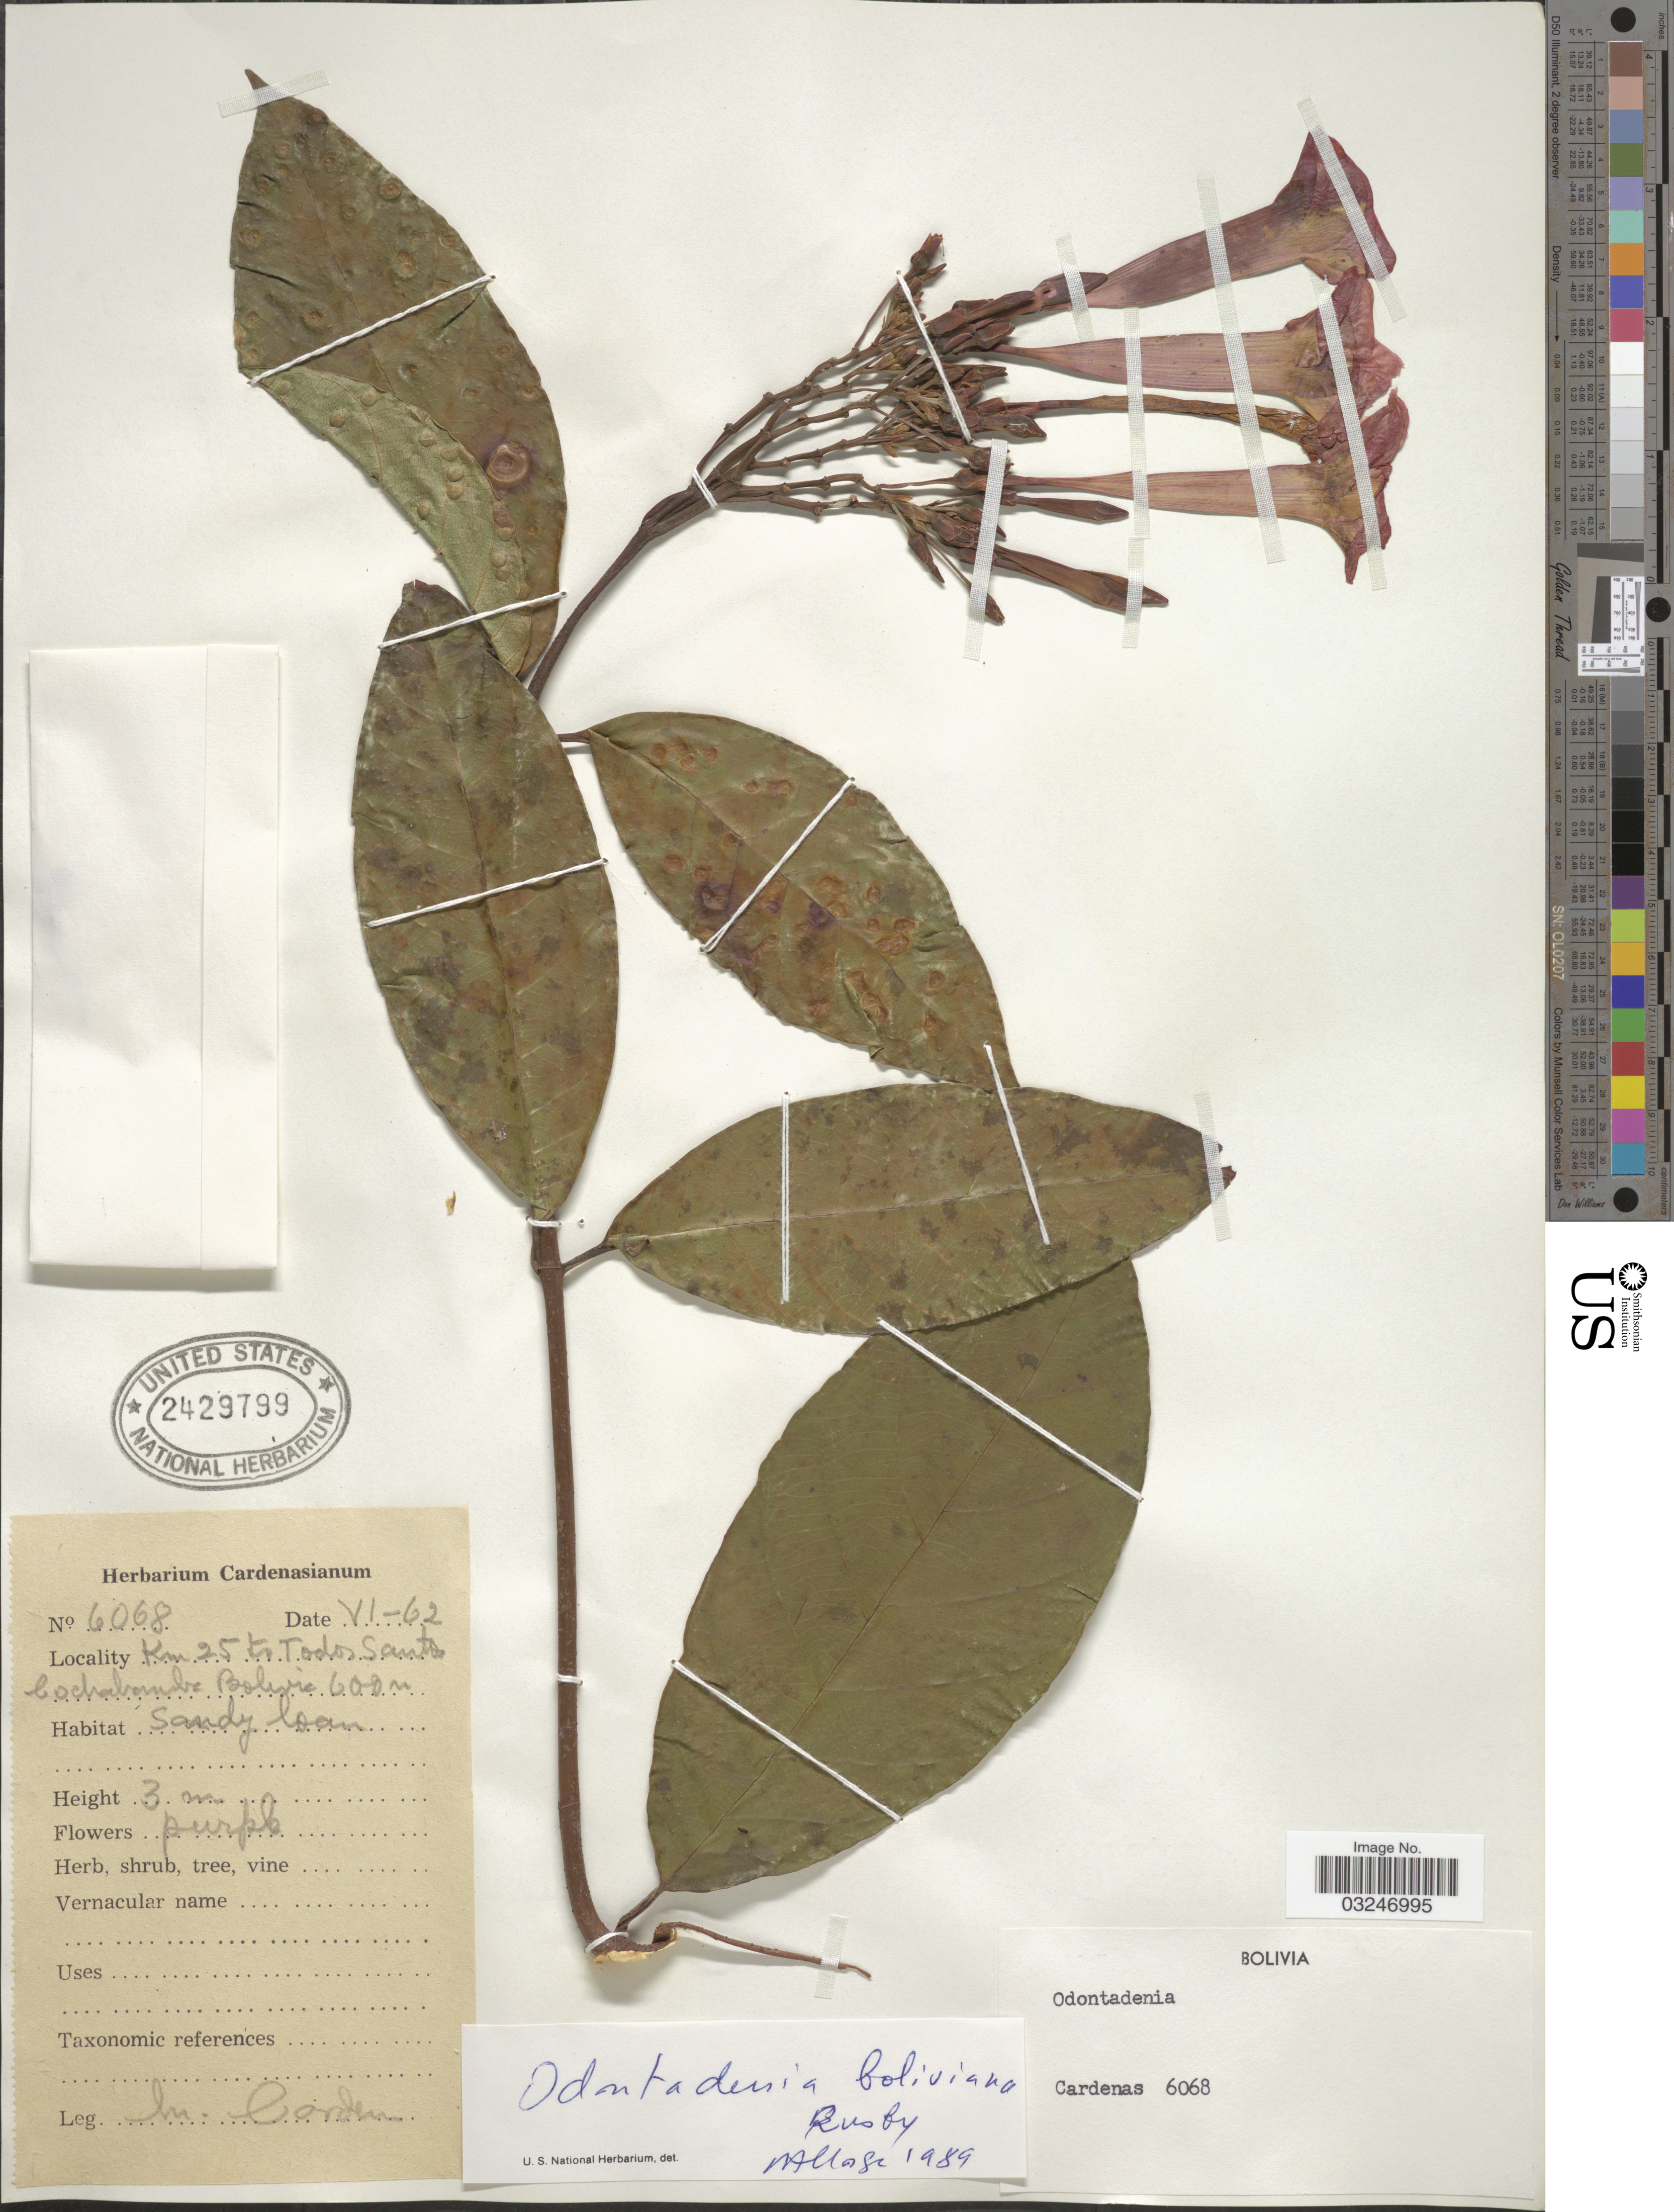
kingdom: Plantae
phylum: Tracheophyta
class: Magnoliopsida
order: Gentianales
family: Apocynaceae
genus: Odontadenia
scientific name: Odontadenia puncticulosa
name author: (Rich.) Pulle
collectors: M. Cárdenas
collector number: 6068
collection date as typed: Transcribed d/m/y: /6/62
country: Bolivia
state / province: Cochabamba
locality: Km 25 to Todos Santos.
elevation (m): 600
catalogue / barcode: US 2429799